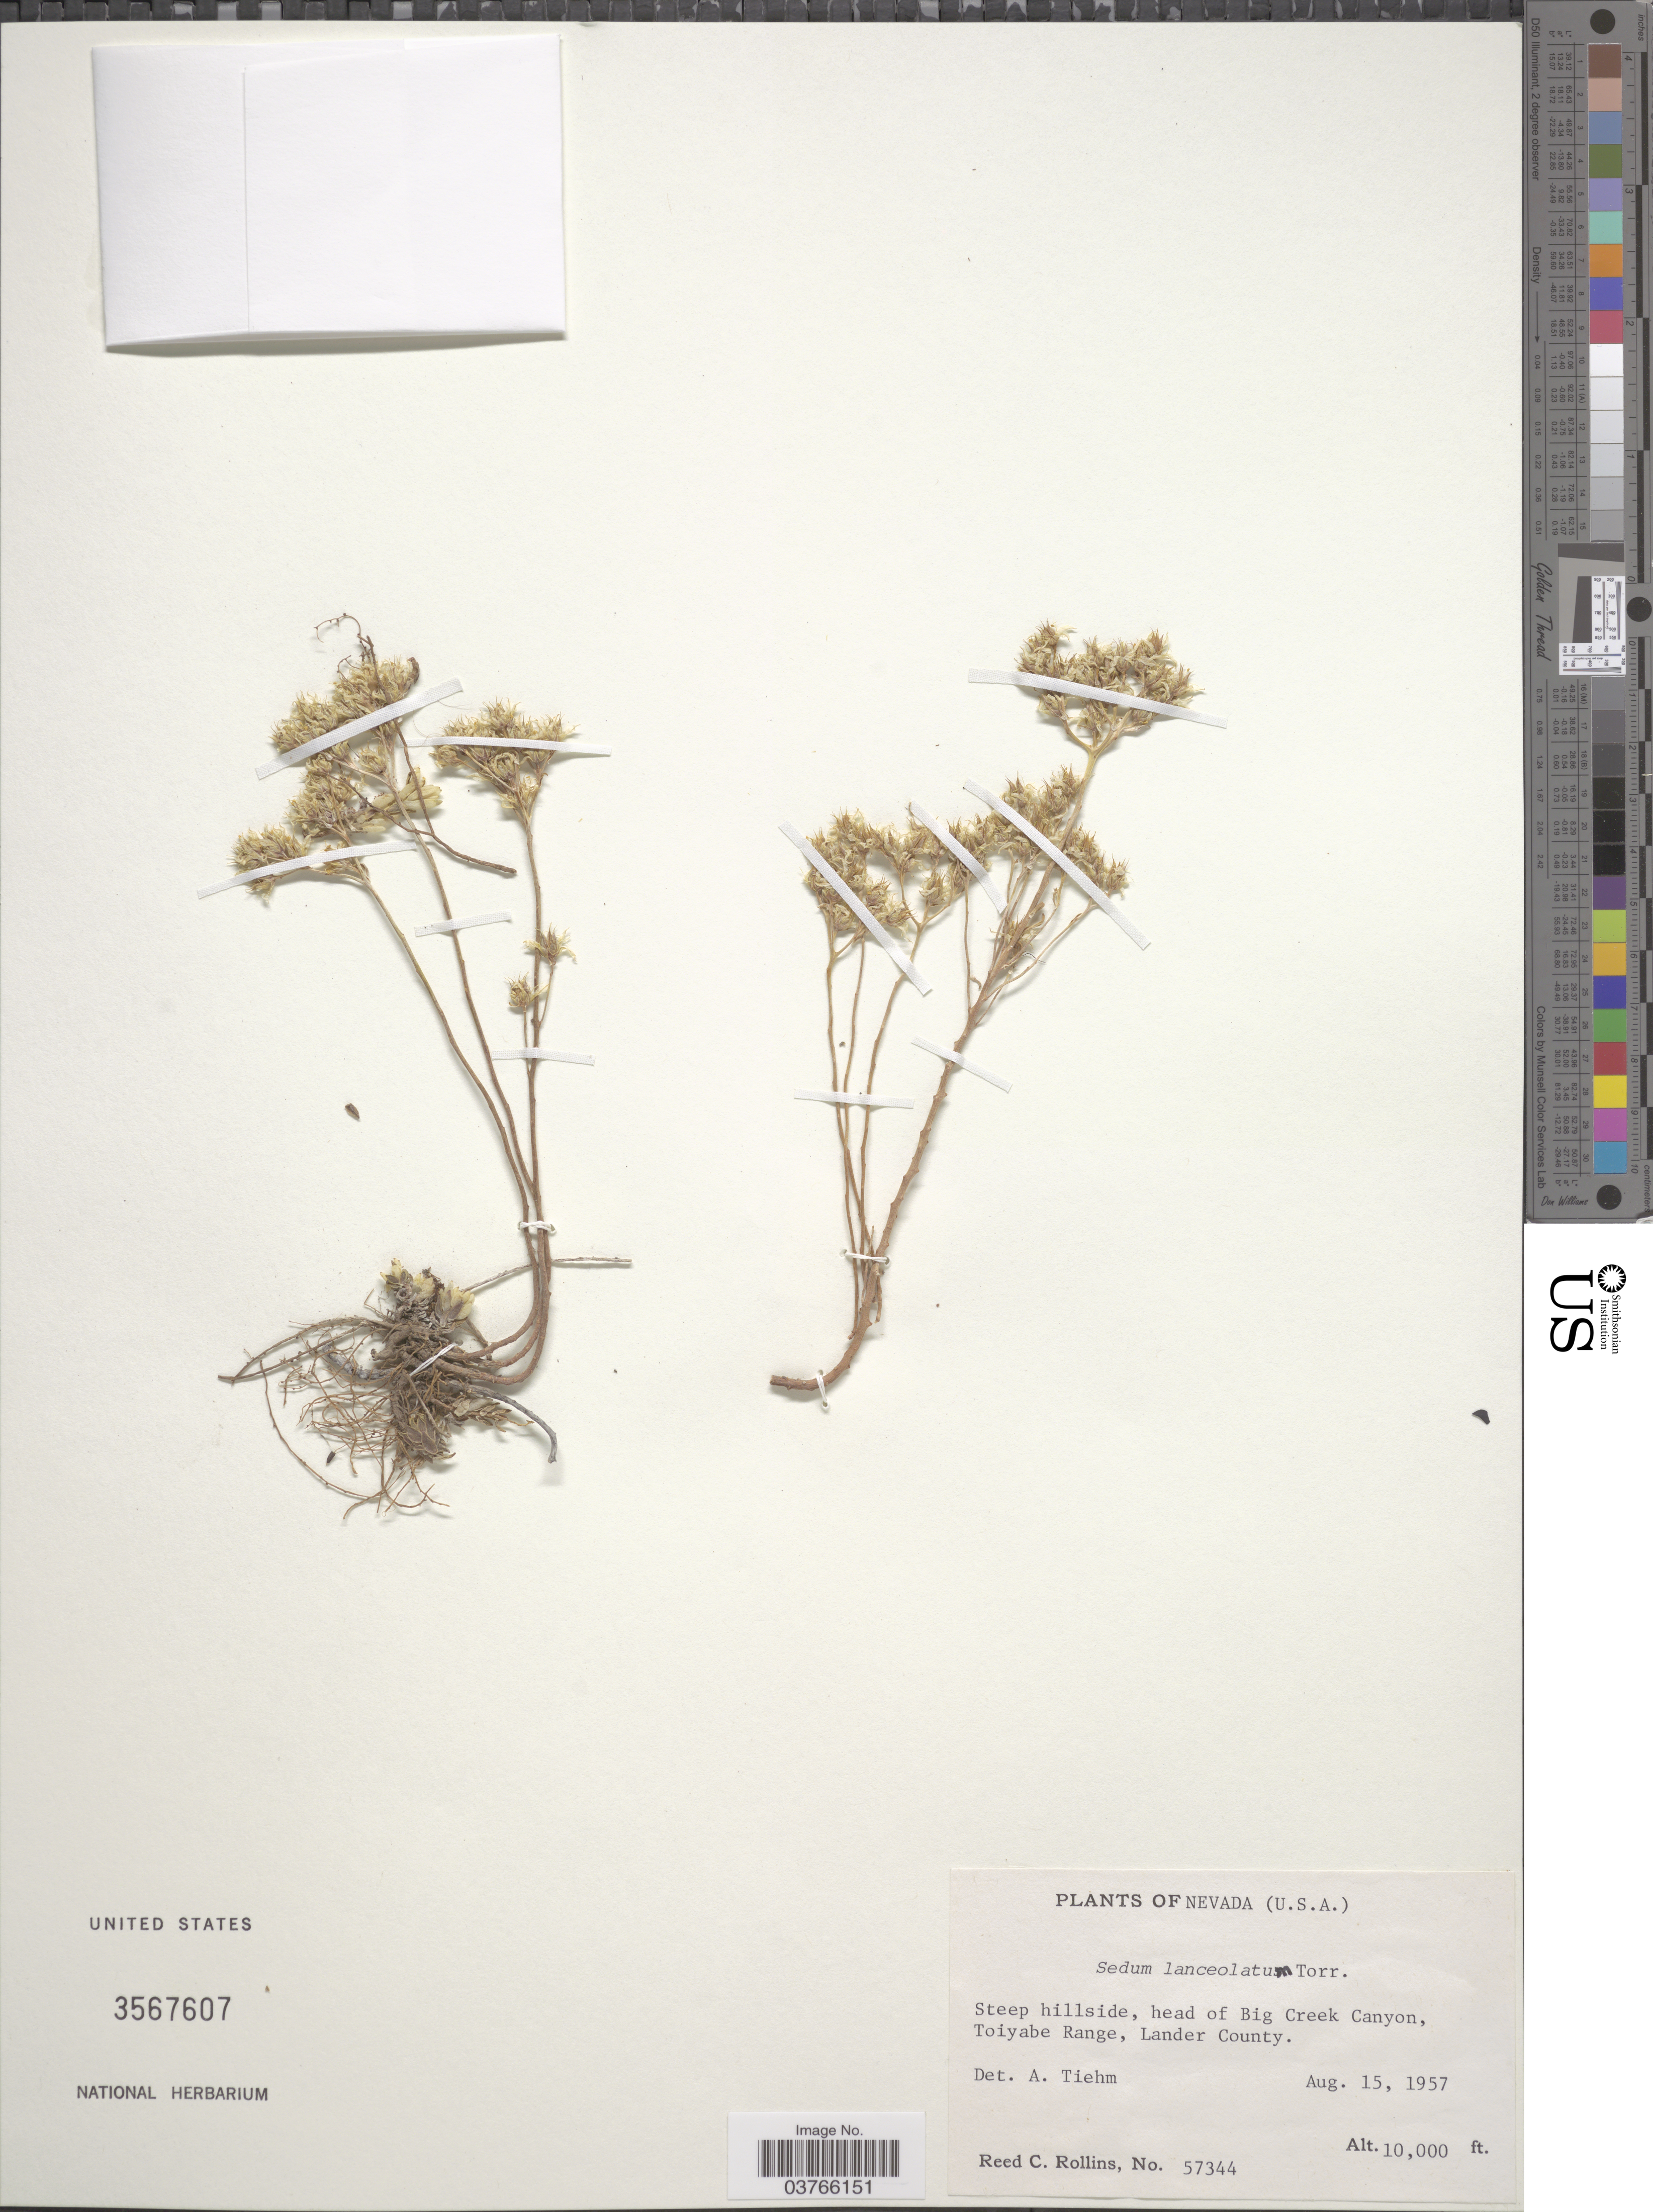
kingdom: Plantae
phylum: Tracheophyta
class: Magnoliopsida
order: Saxifragales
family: Crassulaceae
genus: Sedum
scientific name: Sedum lanceolatum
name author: Torr.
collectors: R. C. Rollins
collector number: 57344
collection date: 1957-08-15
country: United States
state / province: Nevada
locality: Steep hillside, head of Big Creek Canyon, Toiyabe Range, Lander County.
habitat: steep hillside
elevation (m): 3048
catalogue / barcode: US 3567607